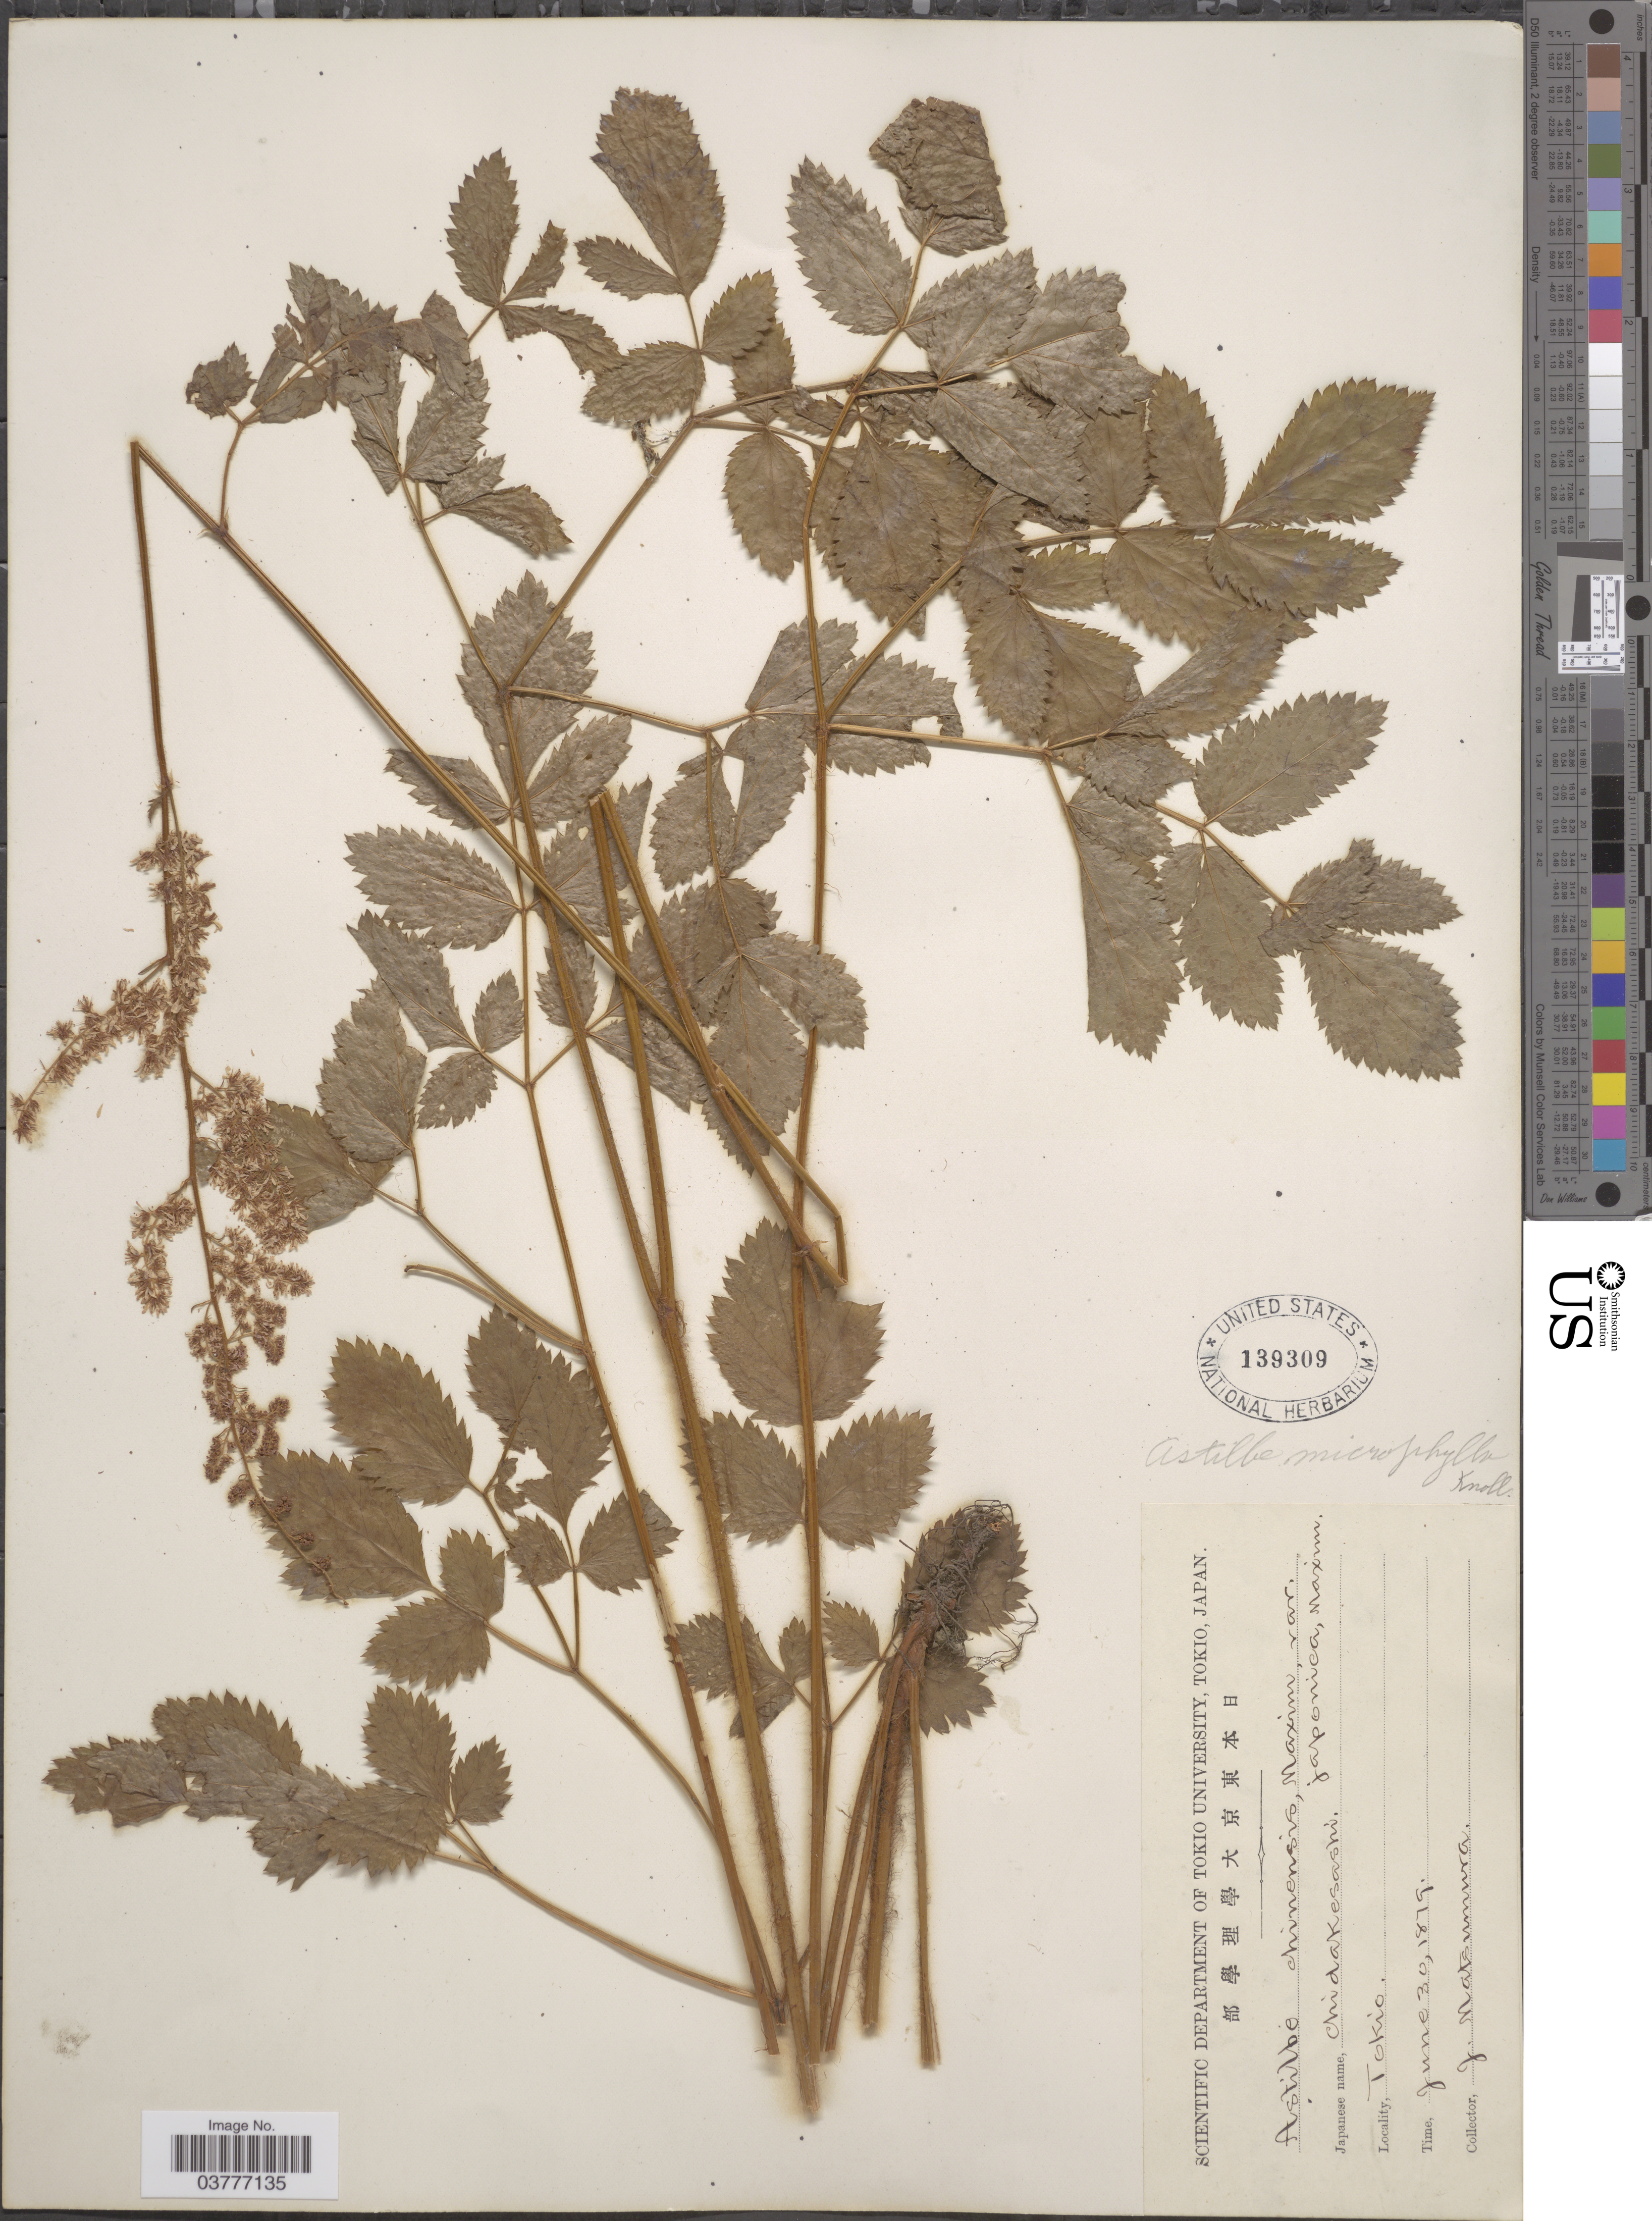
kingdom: Plantae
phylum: Tracheophyta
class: Magnoliopsida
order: Saxifragales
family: Saxifragaceae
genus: Astilbe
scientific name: Astilbe microphylla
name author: Knoll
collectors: J. Matsumura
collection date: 1879-06-30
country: Japan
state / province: Tokyo, Federal City of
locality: Tokio.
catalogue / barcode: US 139309